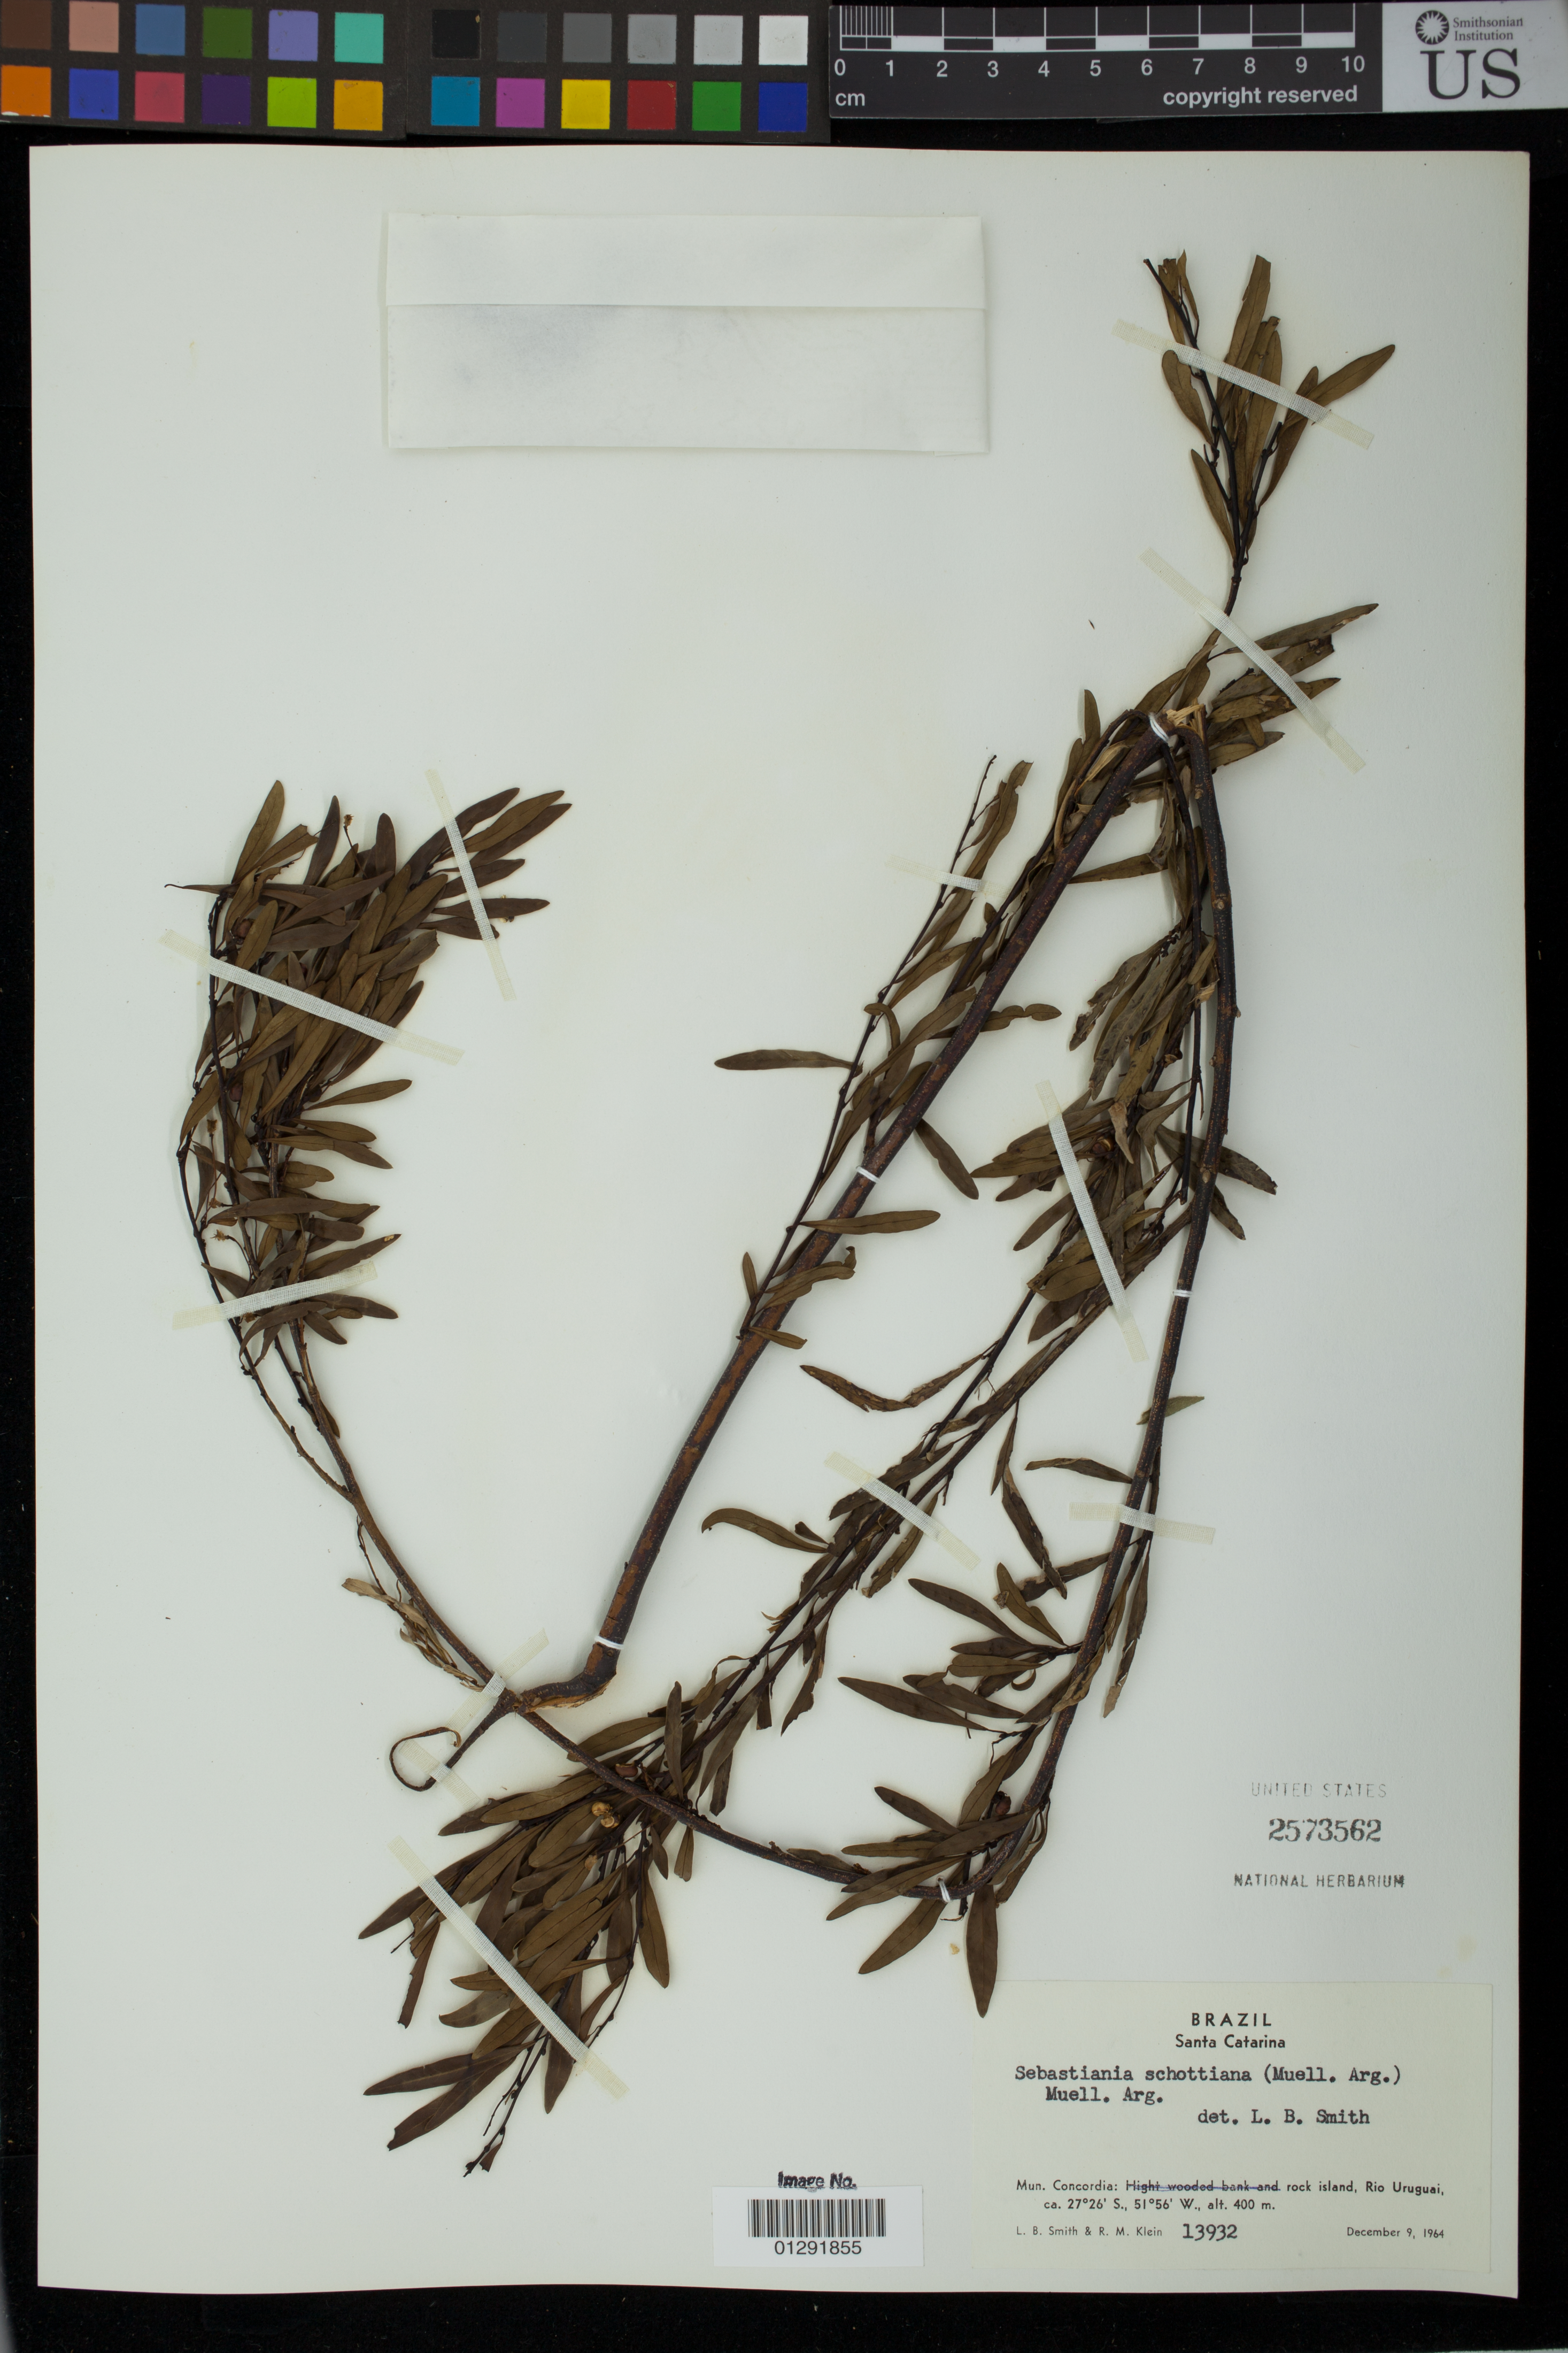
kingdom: Plantae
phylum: Tracheophyta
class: Magnoliopsida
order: Malpighiales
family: Euphorbiaceae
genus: Sebastiania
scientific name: Sebastiania schottiana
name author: (Müll. Arg.) Müll. Arg.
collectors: L. Smith & R. M. Klein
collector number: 13932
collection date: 1964-12-09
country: Brazil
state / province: Santa Catarina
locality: Mun. Concordia: rock island, Rio Uruguai.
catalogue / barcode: US 2573562